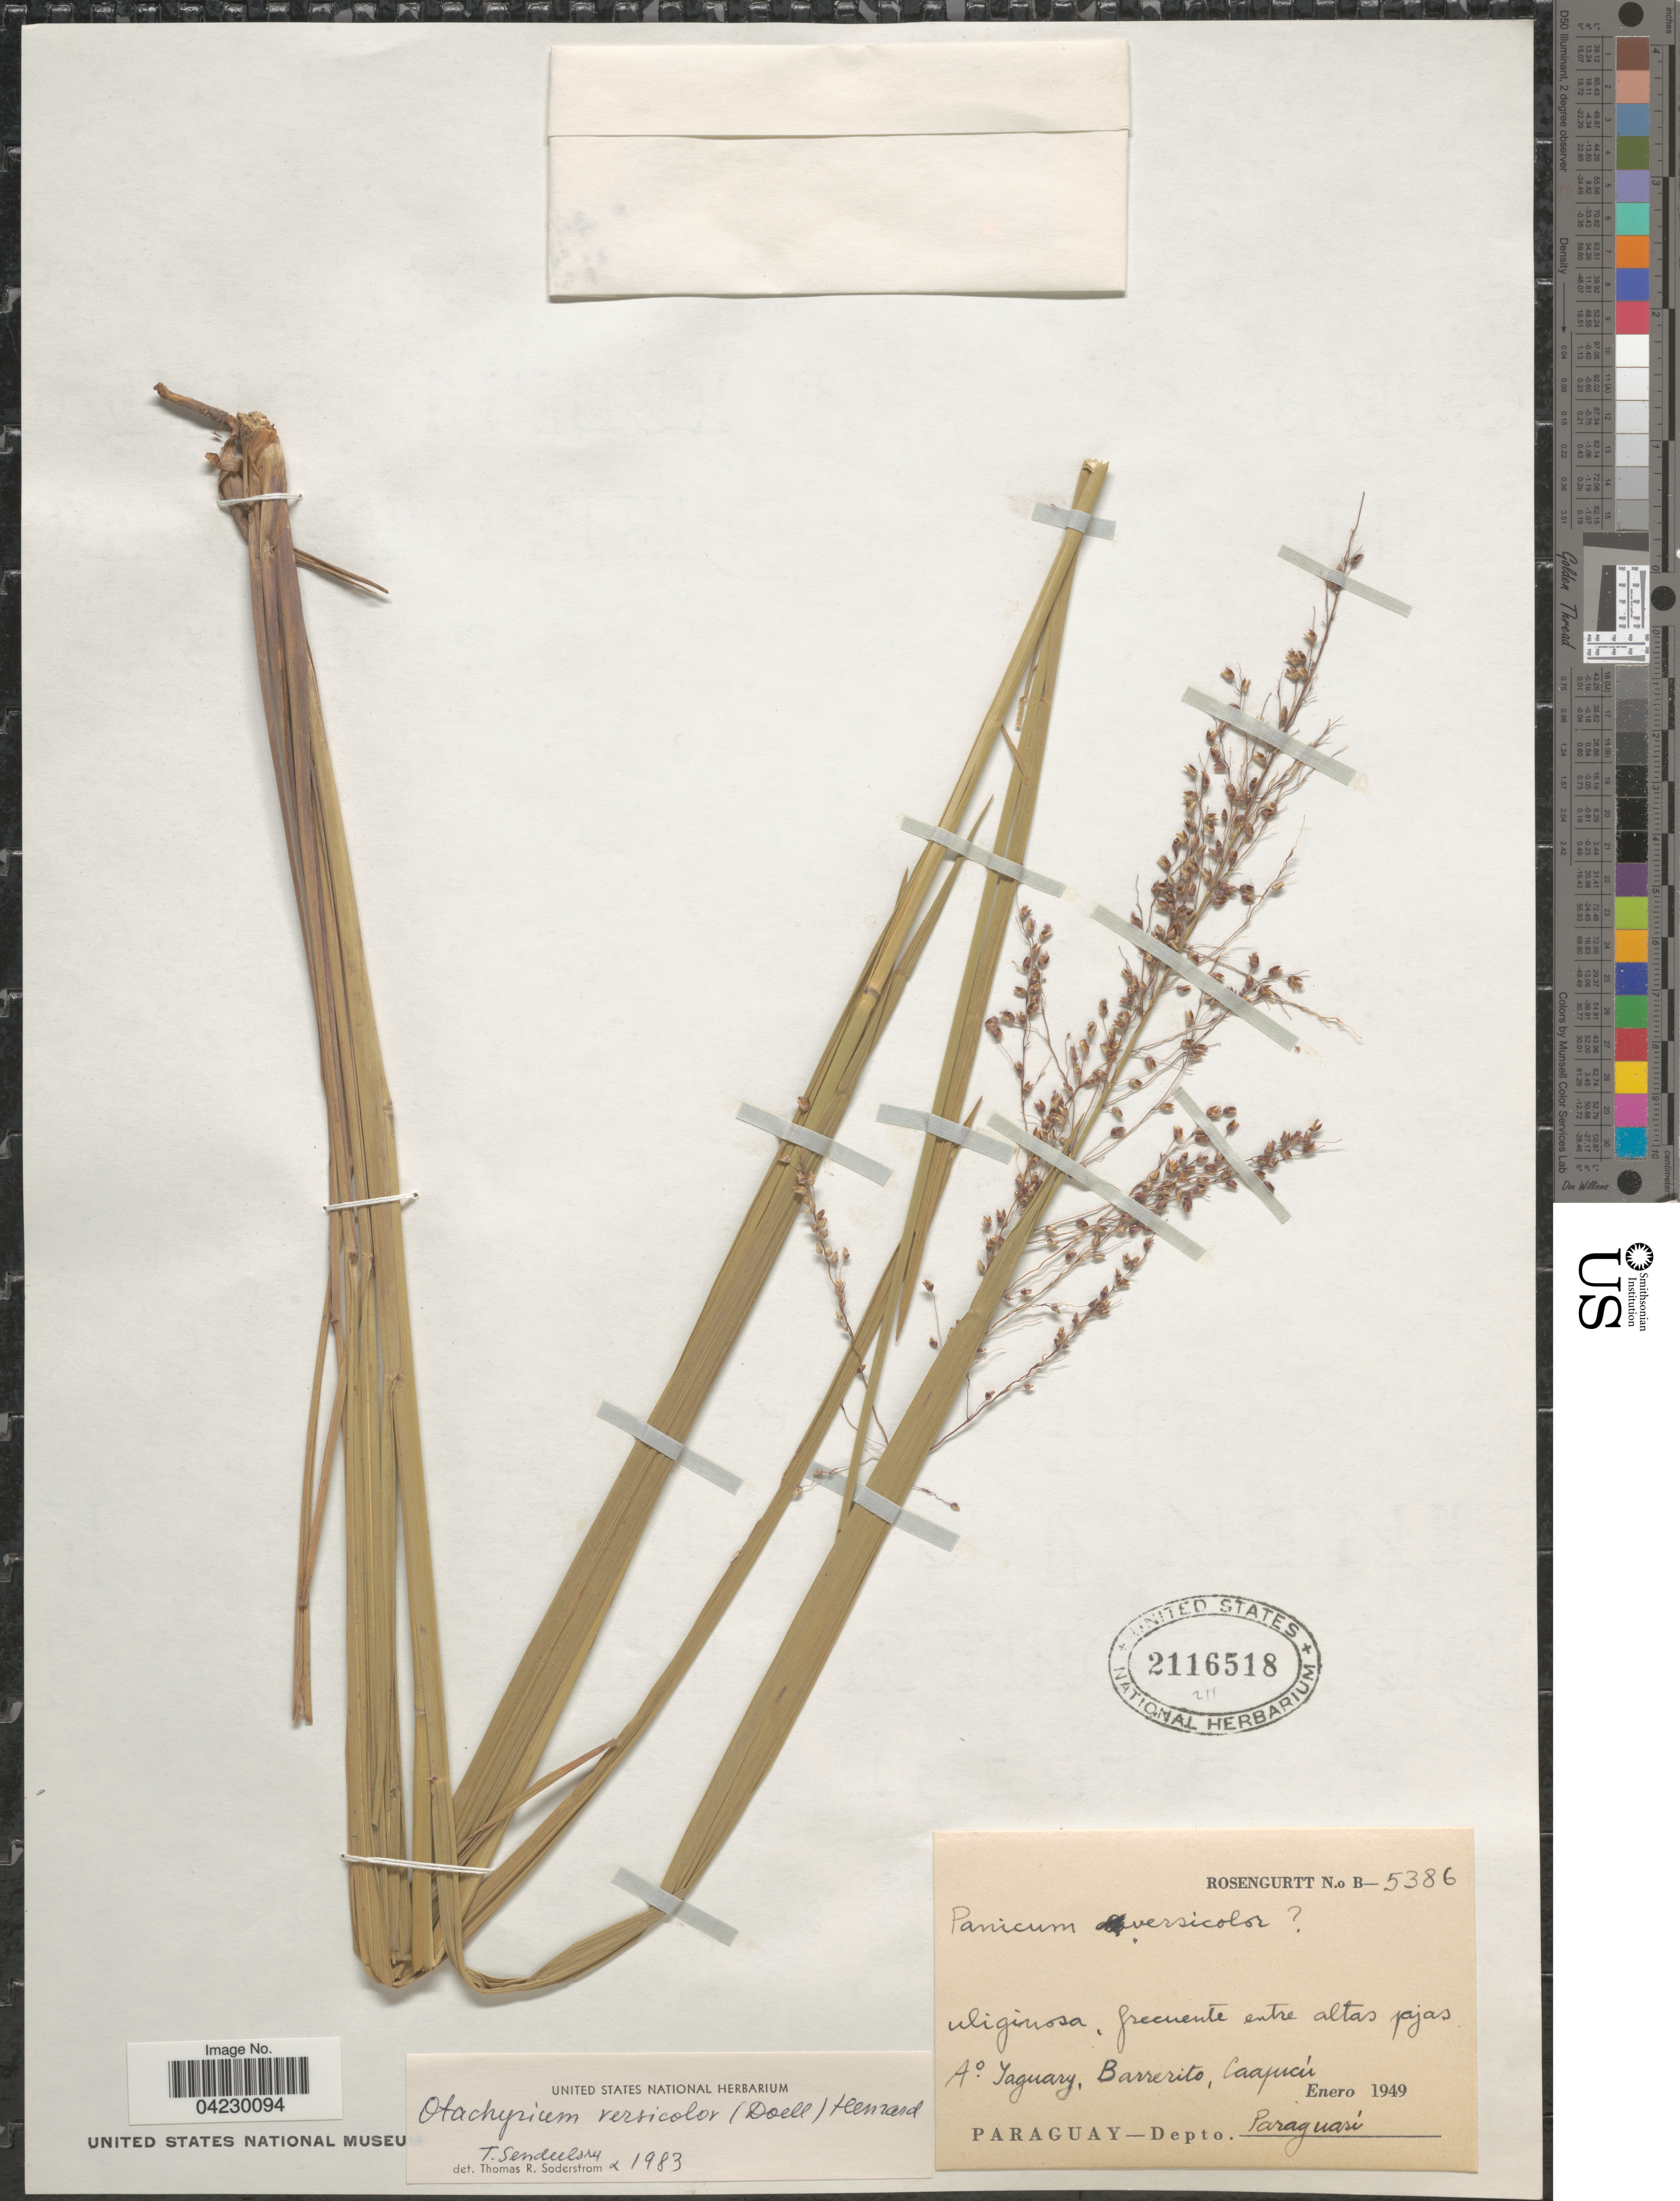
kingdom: Plantae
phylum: Tracheophyta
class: Liliopsida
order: Poales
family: Poaceae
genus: Otachyrium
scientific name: Otachyrium versicolor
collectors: Rosengurtt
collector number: B-5386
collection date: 1949-01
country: Paraguay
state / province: Paraguari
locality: A°. Jaguary, Barrerito, Caapucú. Depto. Paraguarí.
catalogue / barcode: US 2116518